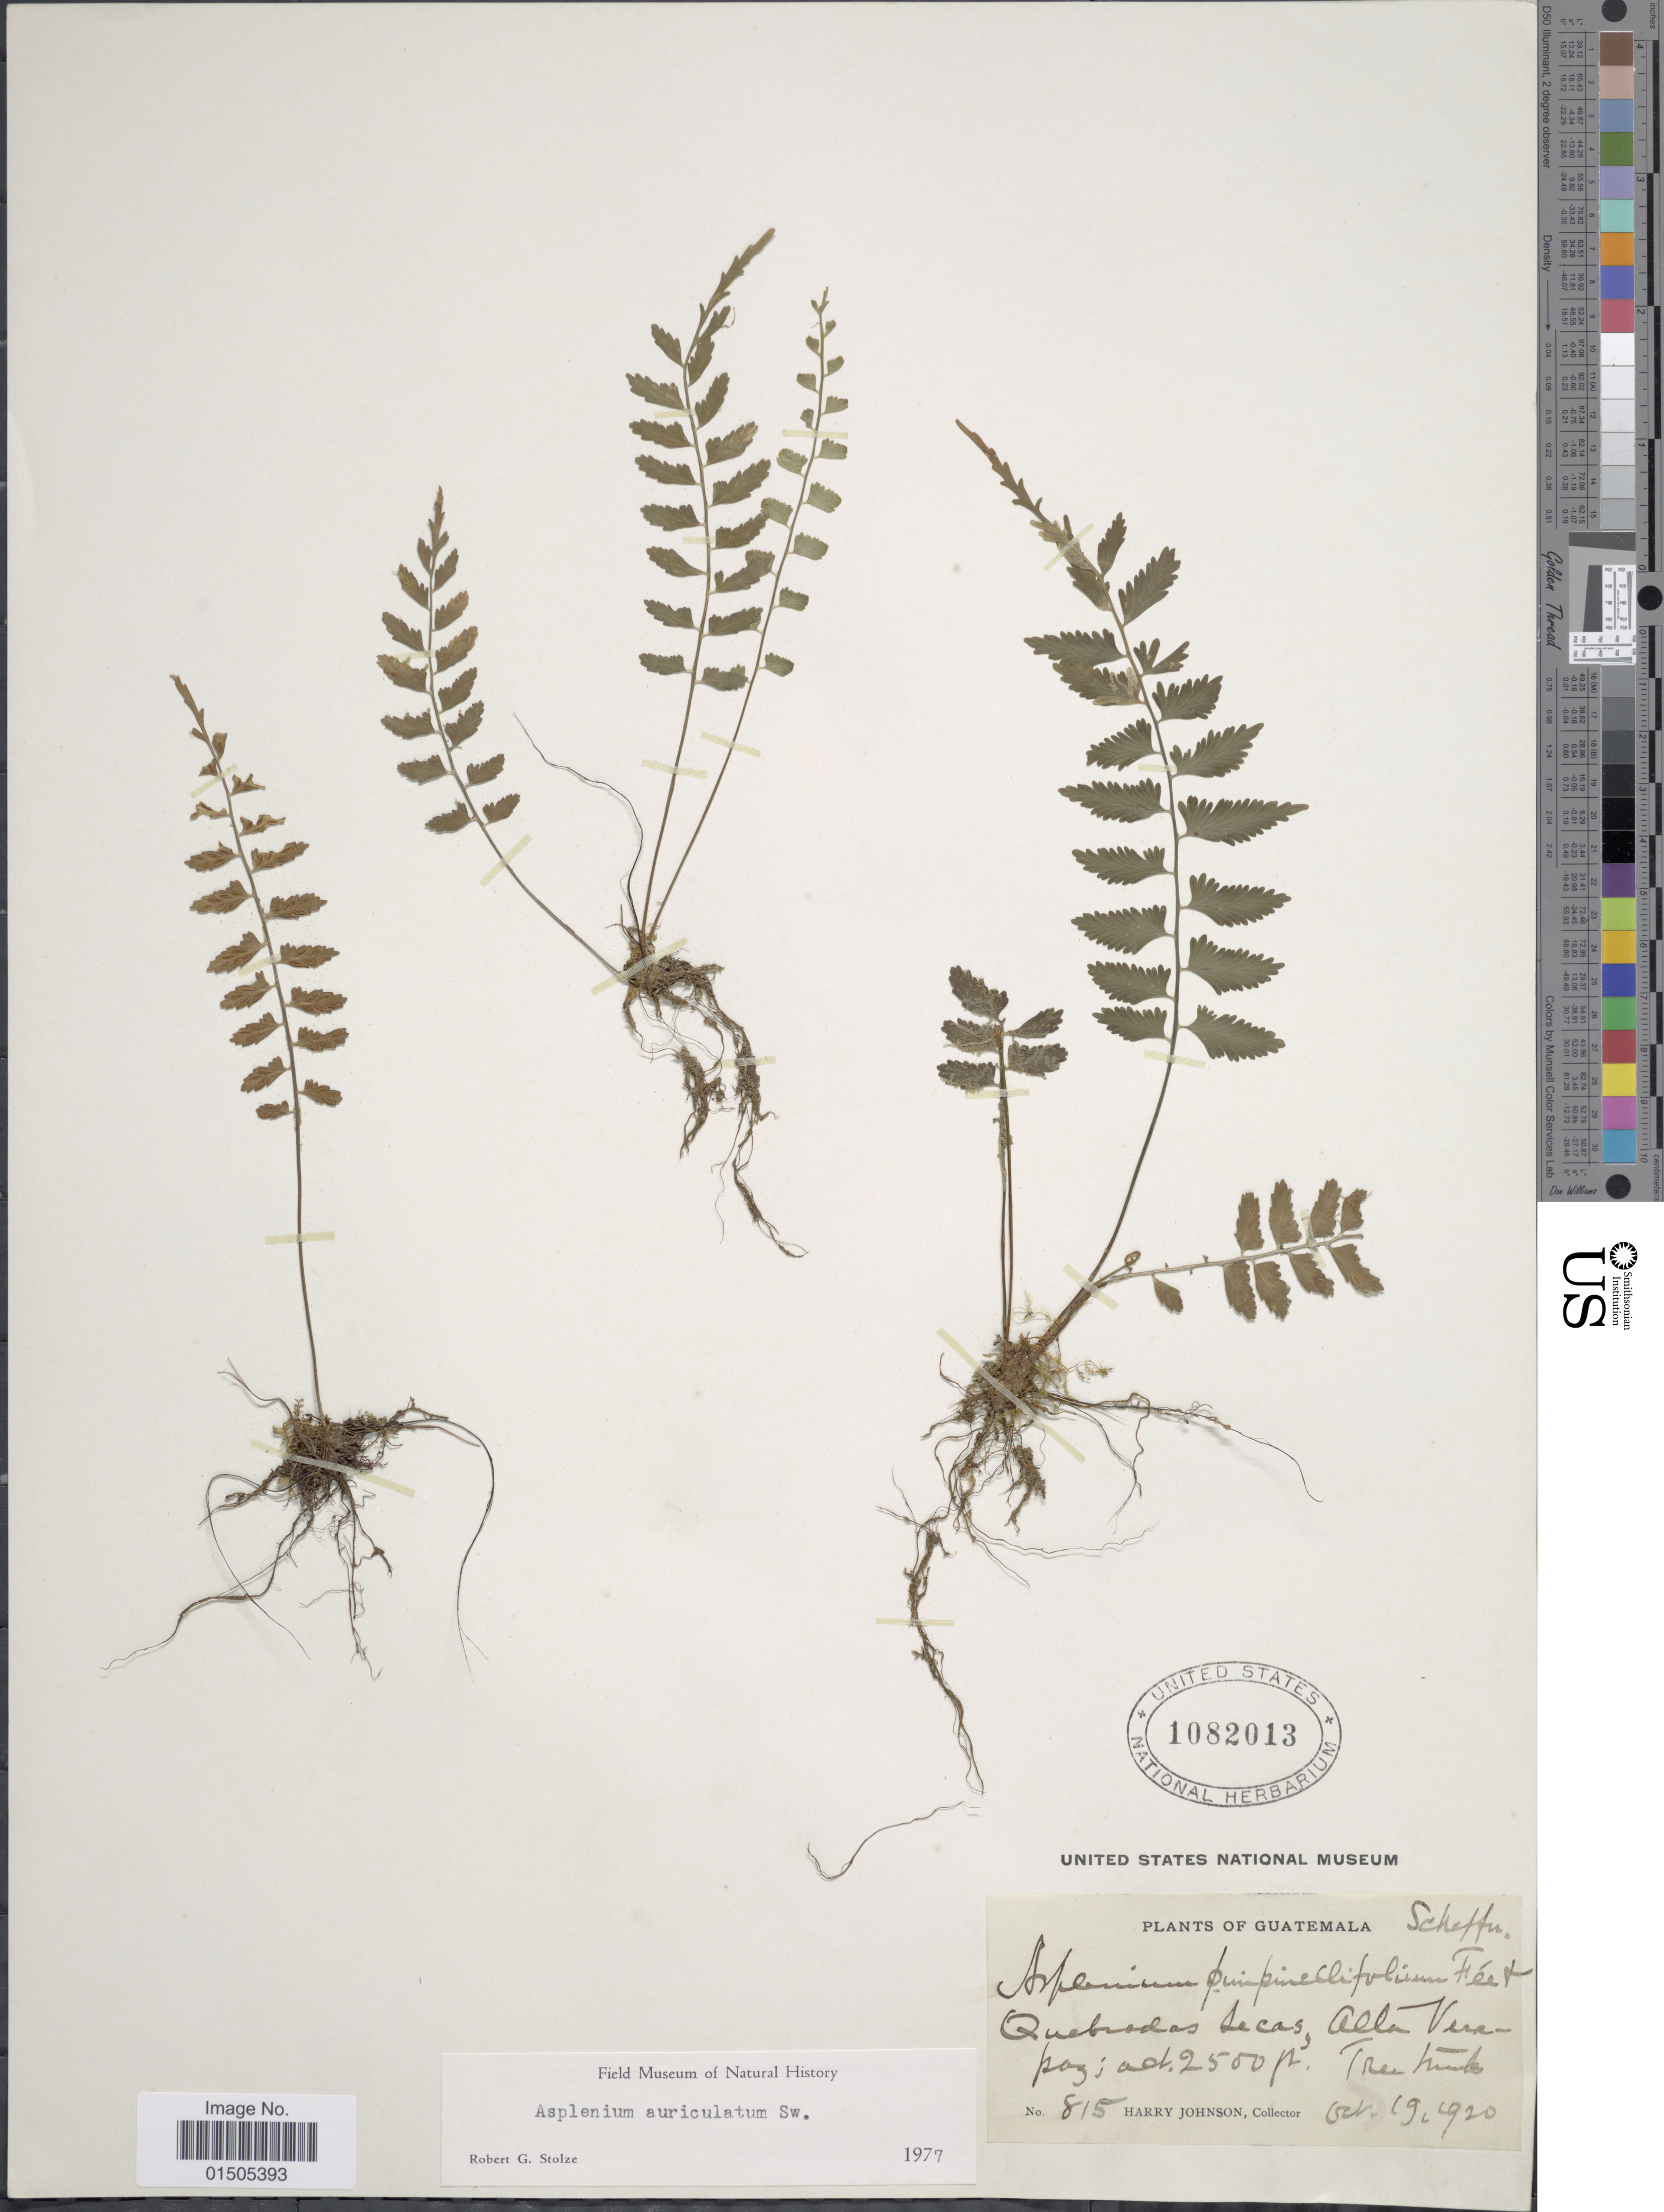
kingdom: Plantae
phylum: Tracheophyta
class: Polypodiopsida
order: Polypodiales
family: Aspleniaceae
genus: Asplenium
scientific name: Asplenium auriculatum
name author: Sw.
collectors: H. Johnson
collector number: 815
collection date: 1920-10-19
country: Guatemala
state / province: Alta Verapaz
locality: Quebradas Secas.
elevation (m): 762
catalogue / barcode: US 1082013